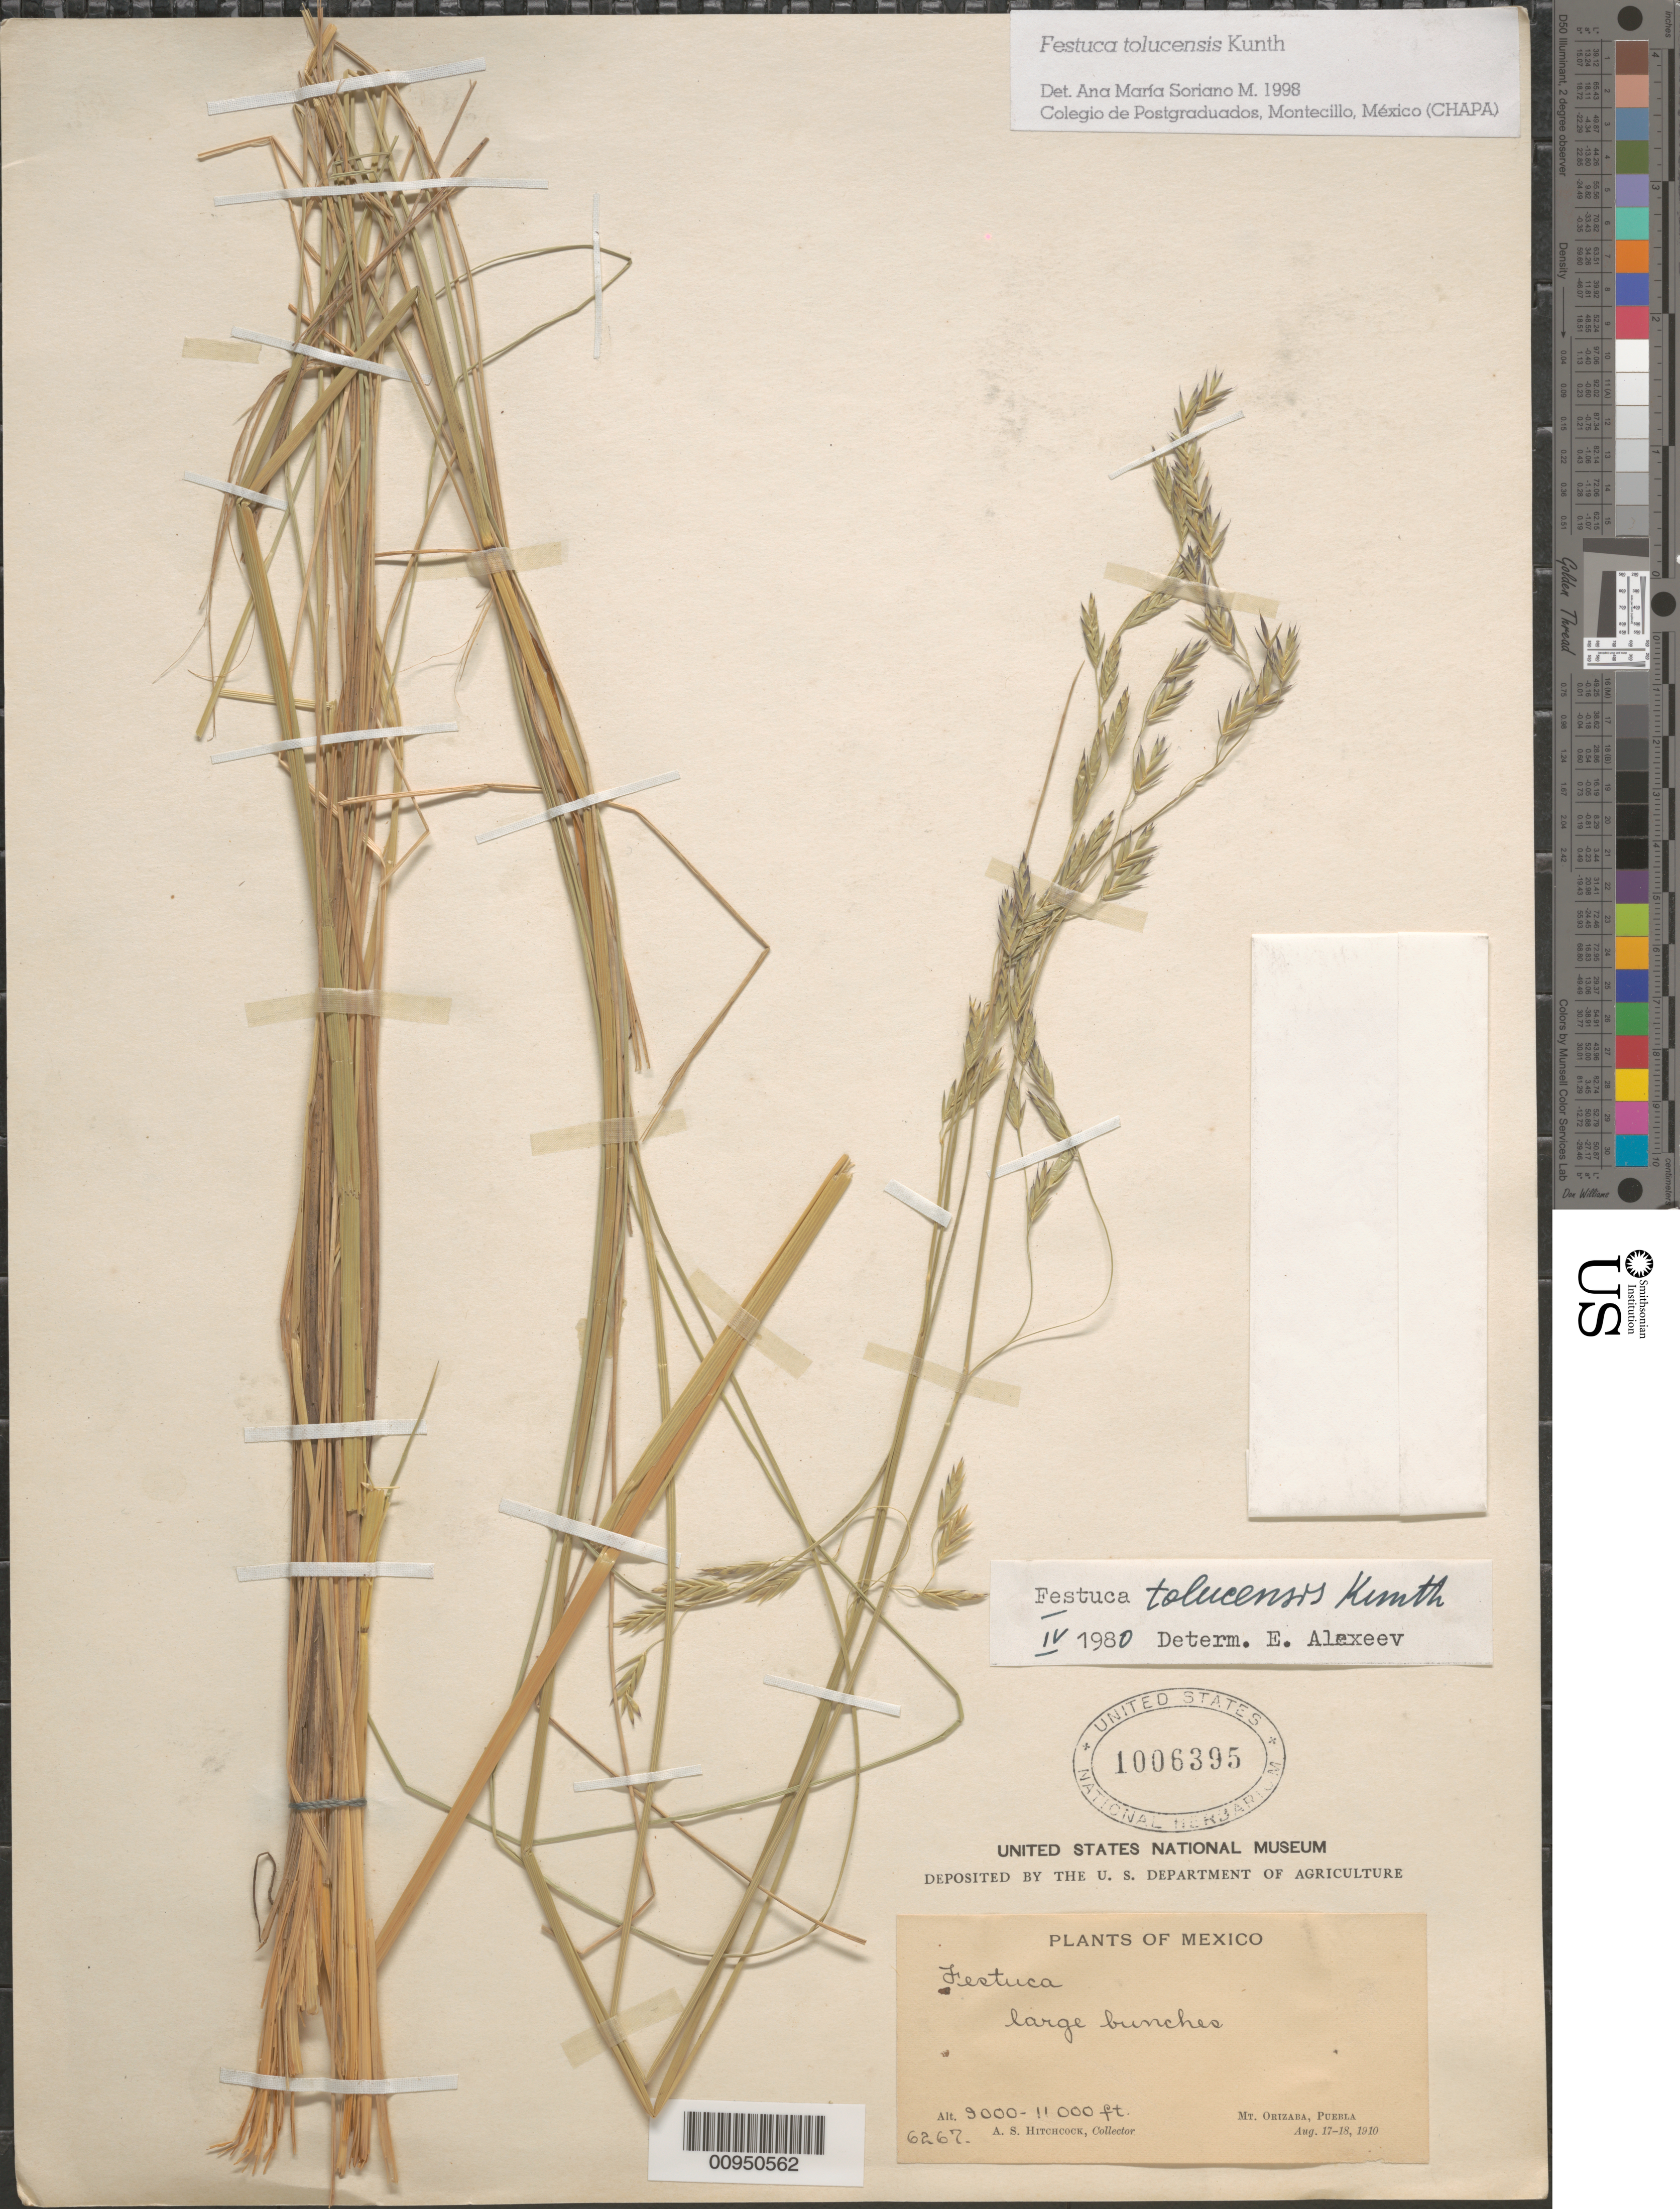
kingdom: Plantae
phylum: Tracheophyta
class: Liliopsida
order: Poales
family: Poaceae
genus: Festuca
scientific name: Festuca tolucensis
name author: Kunth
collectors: A. S. Hitchcock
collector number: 6267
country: Mexico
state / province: Puebla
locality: Mt. Orizaba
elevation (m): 2743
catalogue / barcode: US 1006395